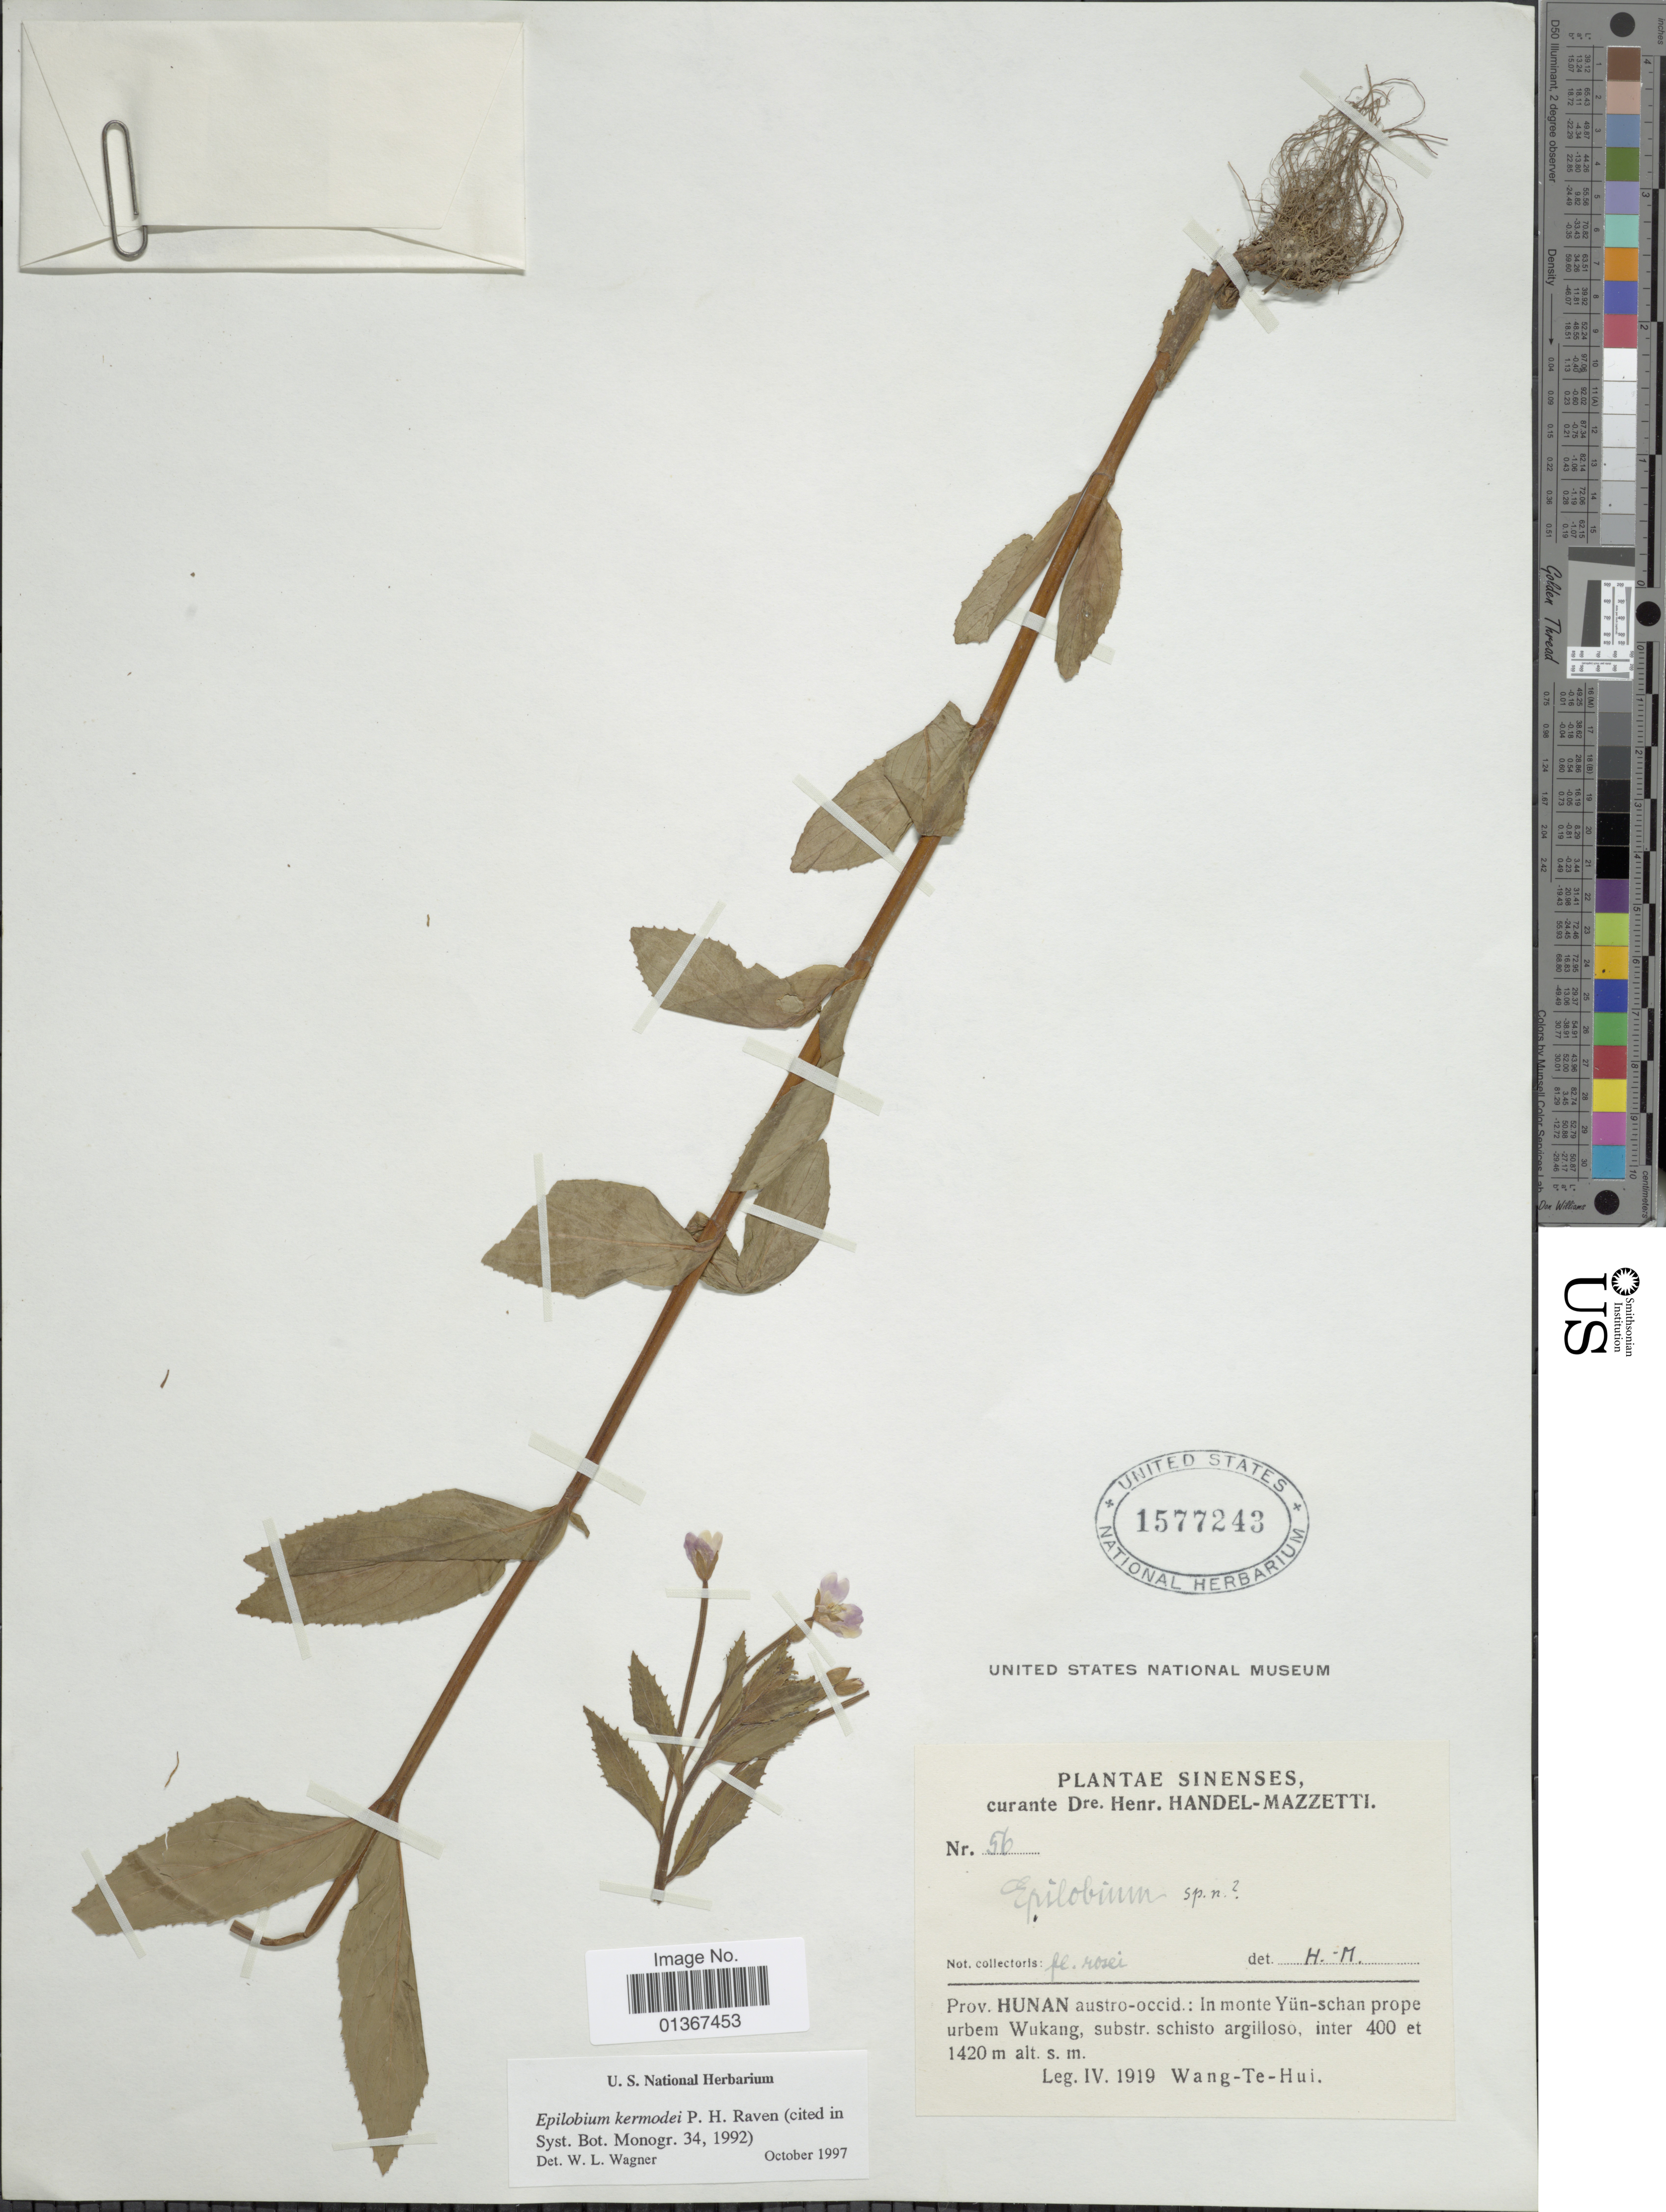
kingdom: Plantae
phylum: Tracheophyta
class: Magnoliopsida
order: Myrtales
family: Onagraceae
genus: Epilobium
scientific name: Epilobium kermodei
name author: P.H. Raven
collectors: T. H. Wang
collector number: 56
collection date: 1919-04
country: China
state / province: Hunan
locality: Sinenses. In monte Yün-schan prope urbem Wukang, substr. schisto argilloso.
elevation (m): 400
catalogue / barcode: US 1577243